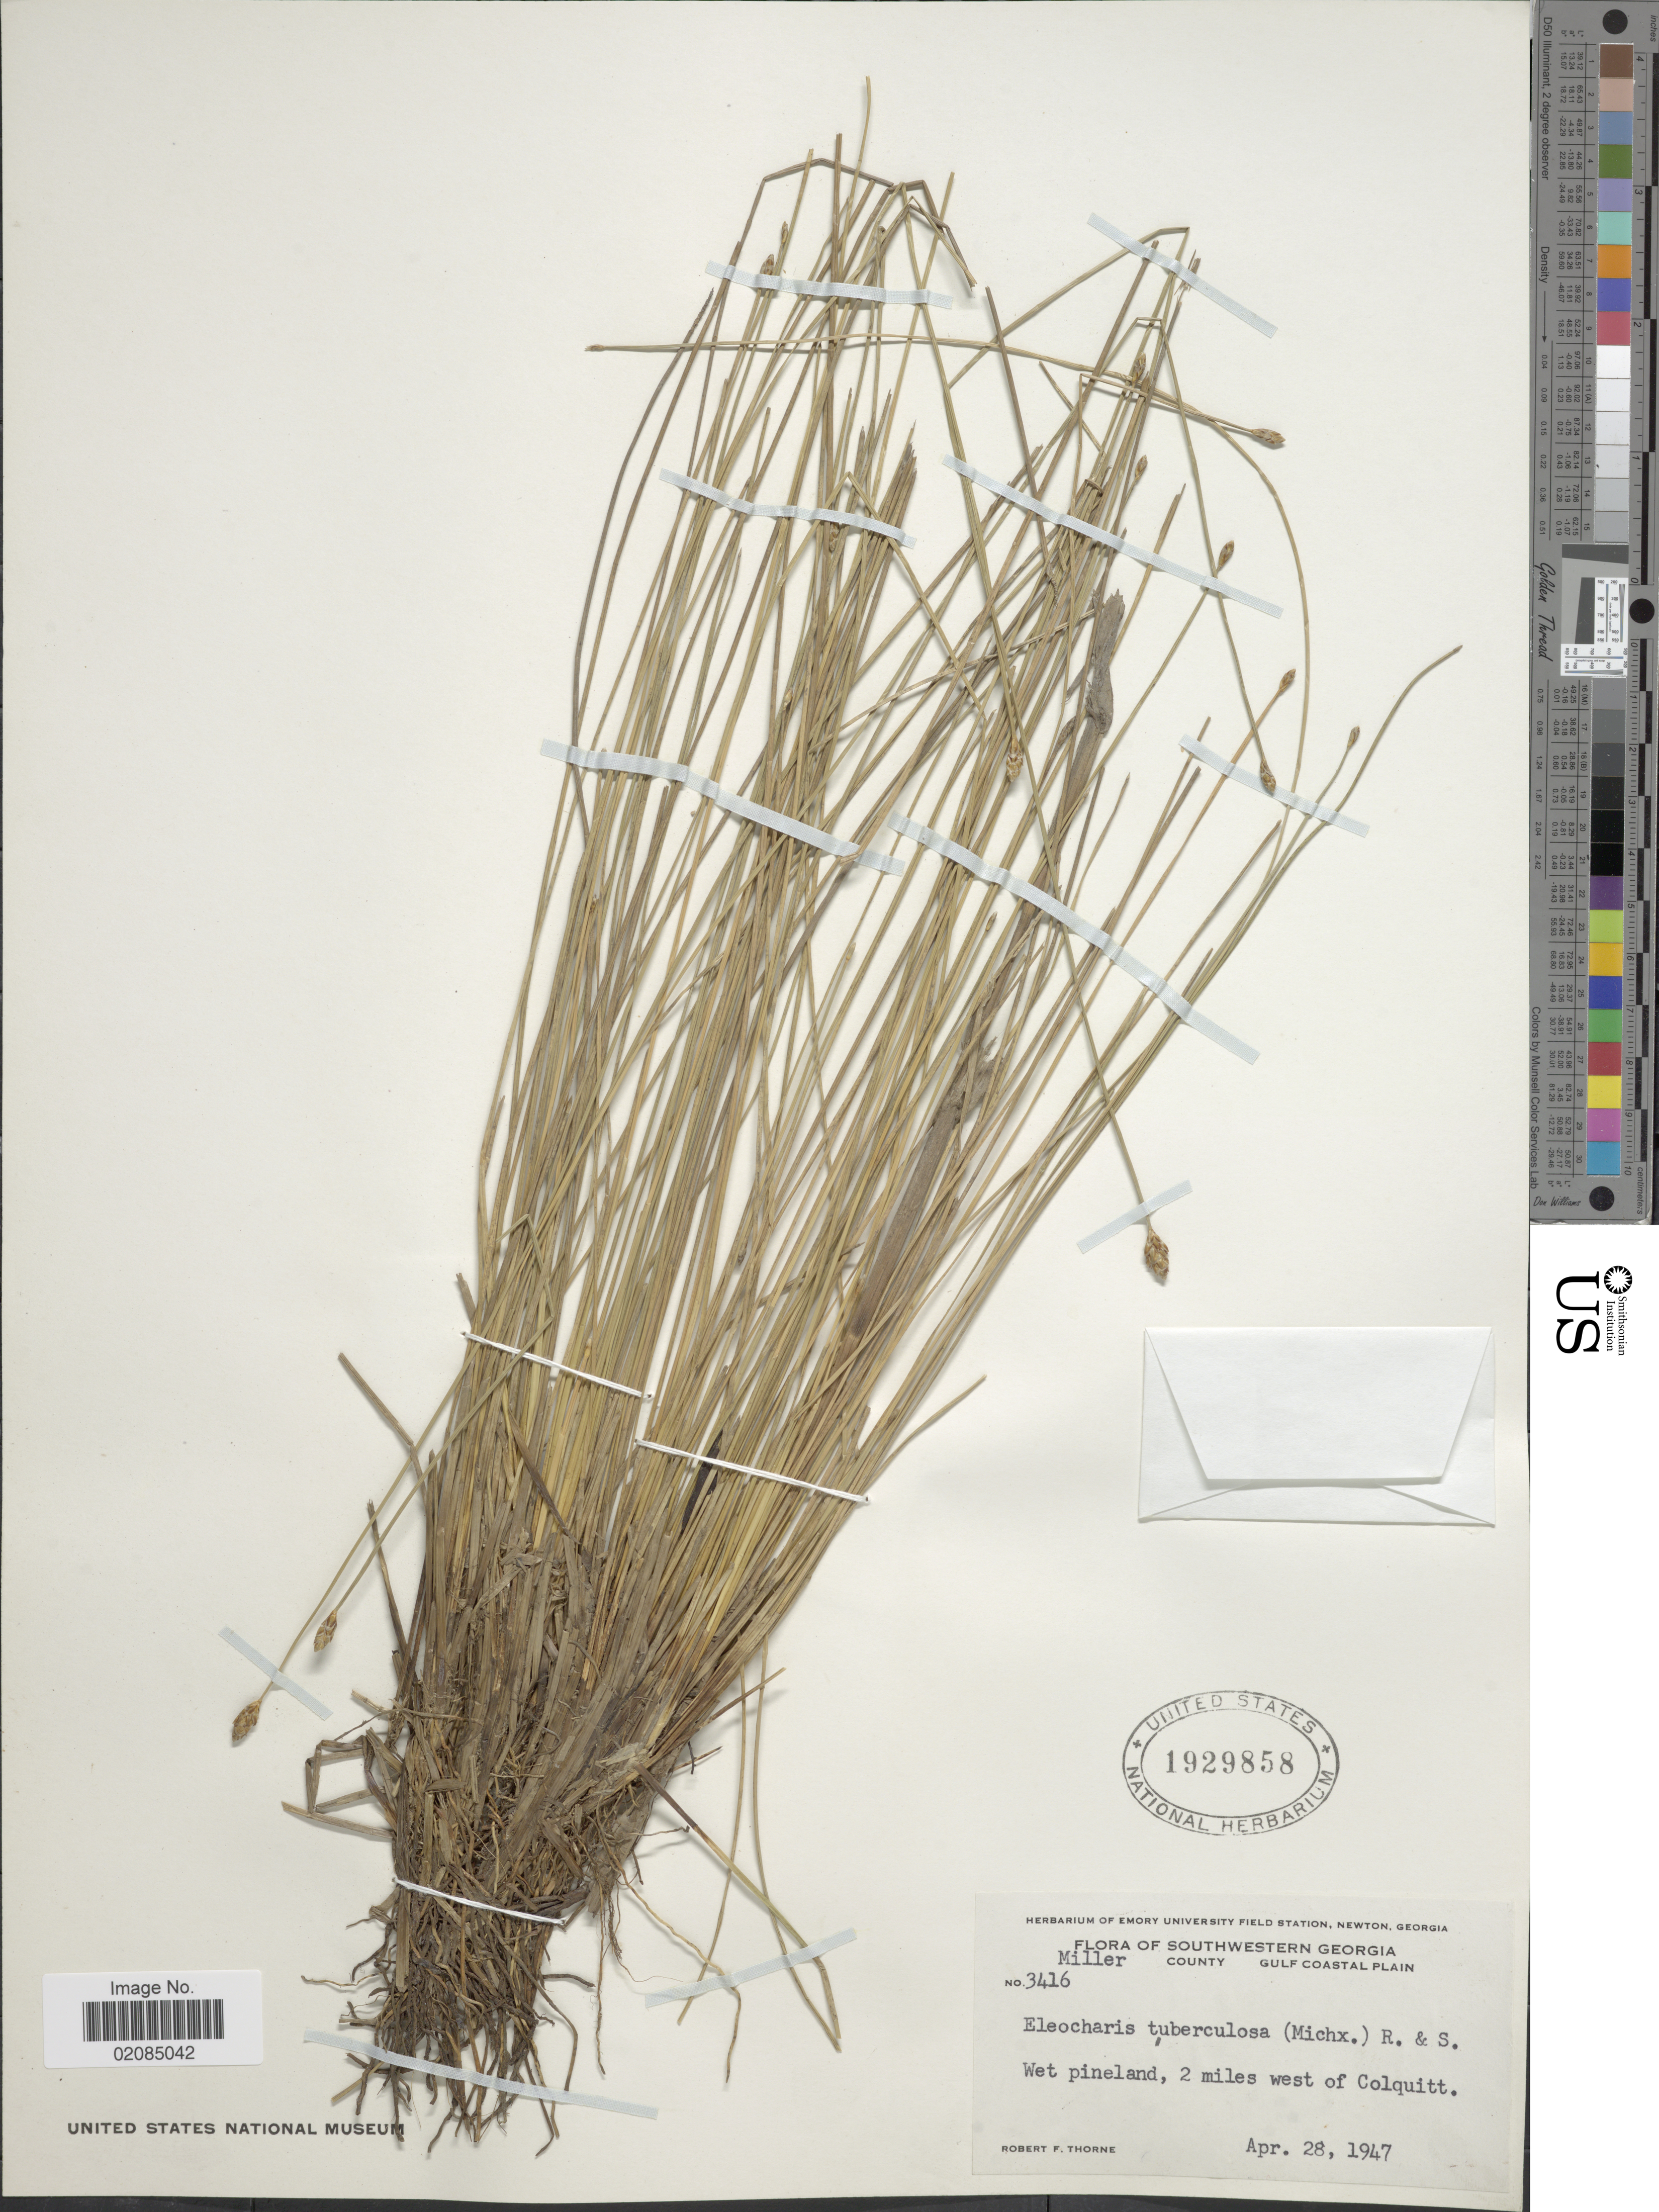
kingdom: Plantae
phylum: Tracheophyta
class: Liliopsida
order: Poales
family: Cyperaceae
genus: Eleocharis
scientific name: Eleocharis tuberculosa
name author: (Michx.) Roem. & Schult.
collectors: R. F. Thorne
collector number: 3416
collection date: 1947-04-28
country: United States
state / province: Georgia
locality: Southwestern Georgia, Miller County, Gulf Coastal Plain, 2 miles west of Colquitt.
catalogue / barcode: US 19259858